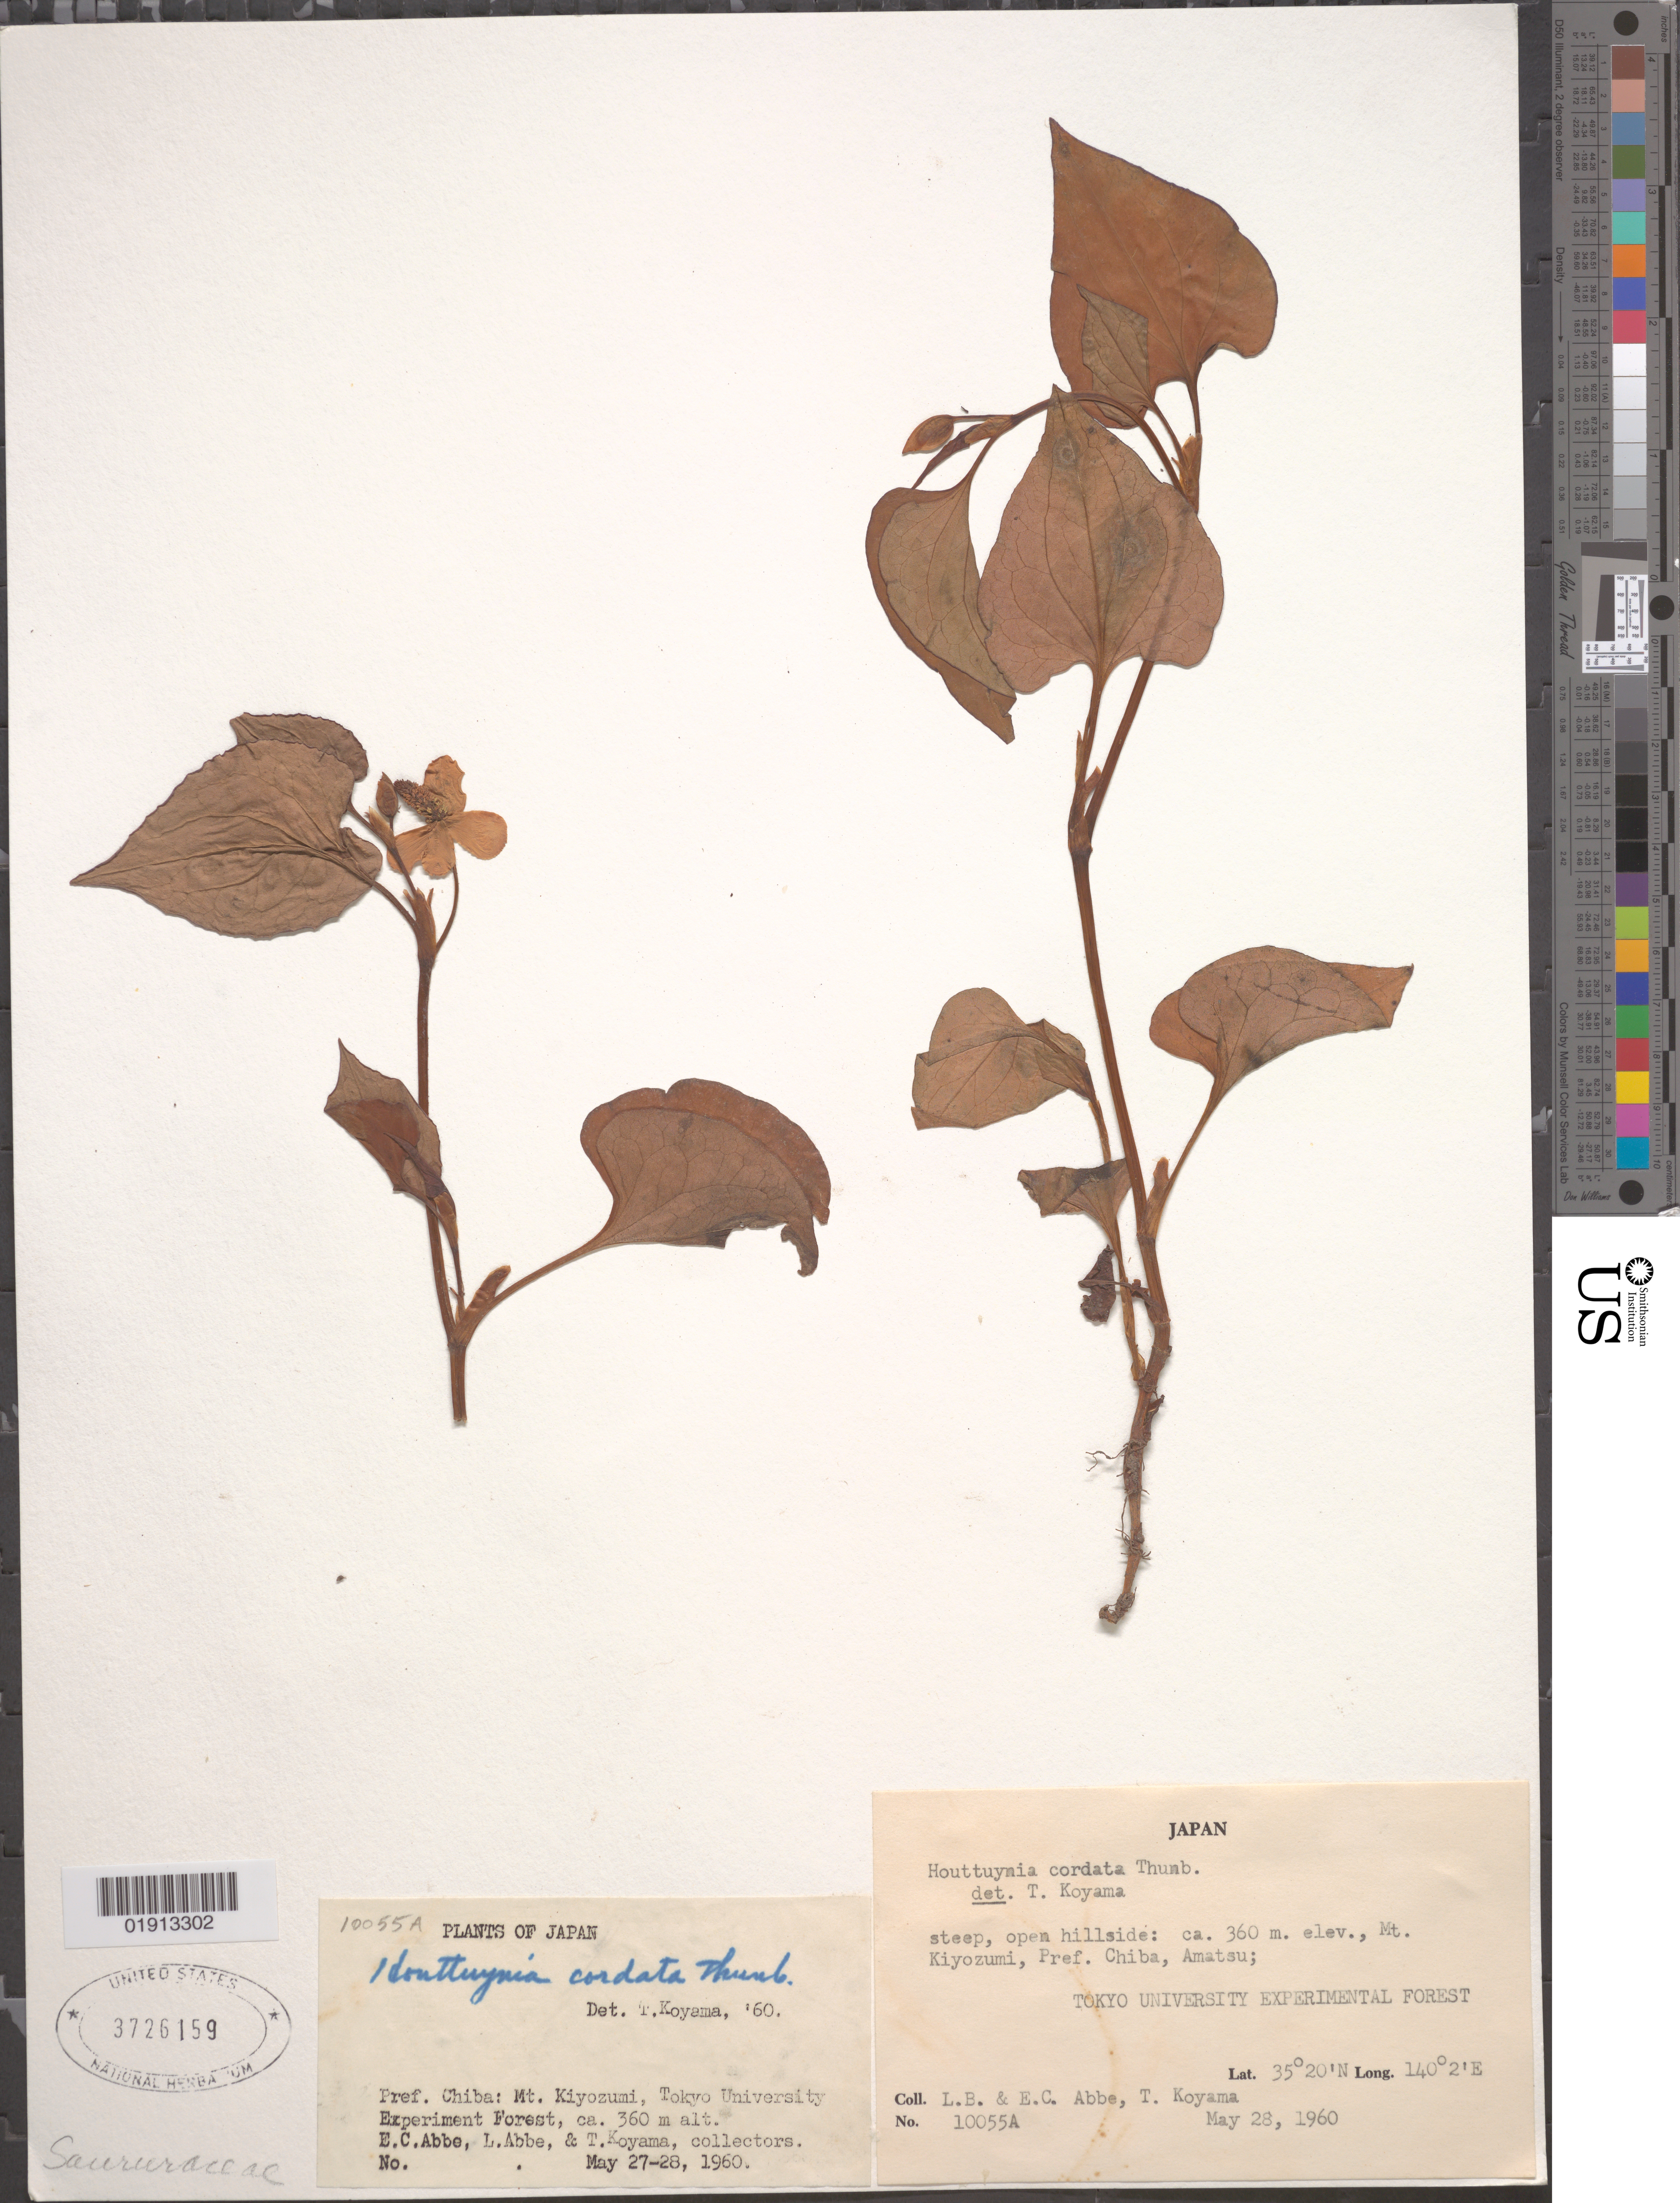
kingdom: Plantae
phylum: Tracheophyta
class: Magnoliopsida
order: Piperales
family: Saururaceae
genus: Houttuynia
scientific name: Houttuynia cordata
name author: Thunb.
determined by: Koyama, Tetsuo M.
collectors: L. B. Abbe, E. C. Abbe & T. Koyama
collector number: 10055A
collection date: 1960-05-28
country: Japan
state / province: Tiba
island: Honshu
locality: Mt. Kiyozumi, Amatsu, Tokyo University Experimental Forest.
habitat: Steep, open hillside.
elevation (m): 360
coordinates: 35 20 N, 140 2 E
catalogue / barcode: US 3726159